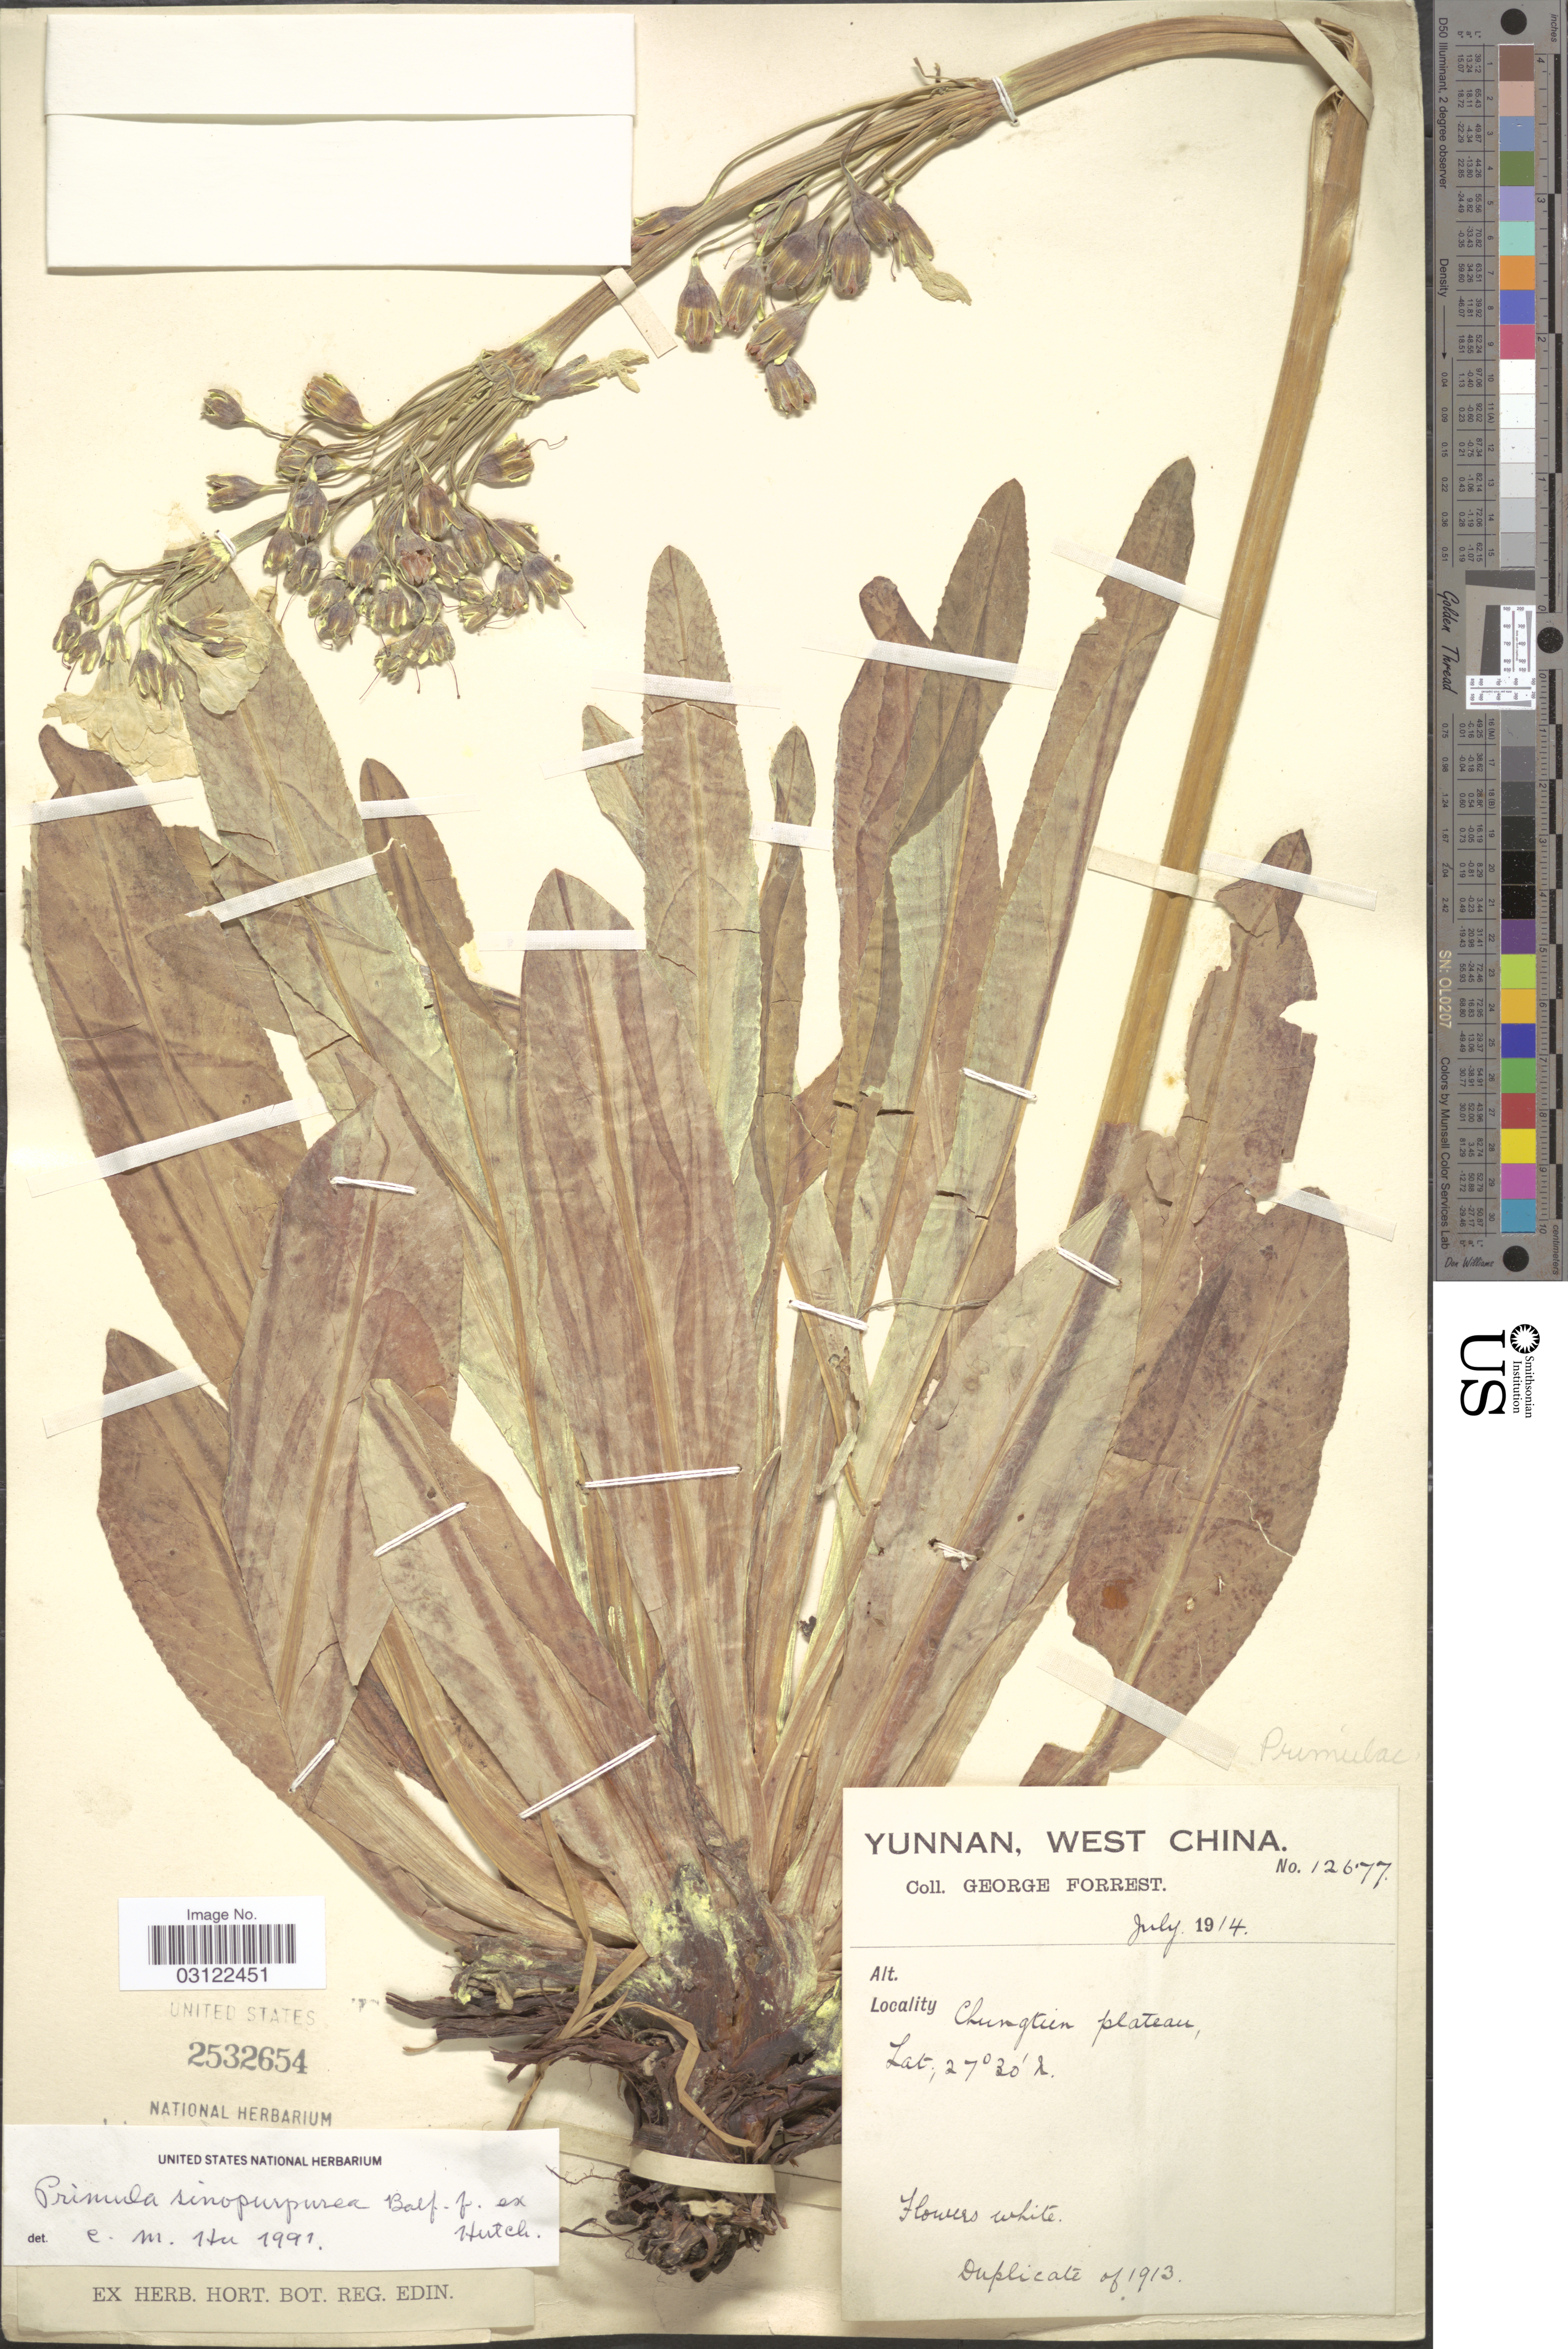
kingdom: Plantae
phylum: Tracheophyta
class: Magnoliopsida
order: Ericales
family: Primulaceae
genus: Primula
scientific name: Primula sinopurpurea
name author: Balf. f. ex Hutch.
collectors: G. Forrest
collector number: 12677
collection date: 1914-07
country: China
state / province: Yunnan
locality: West China. Chungtien plateau.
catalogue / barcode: US 2532654